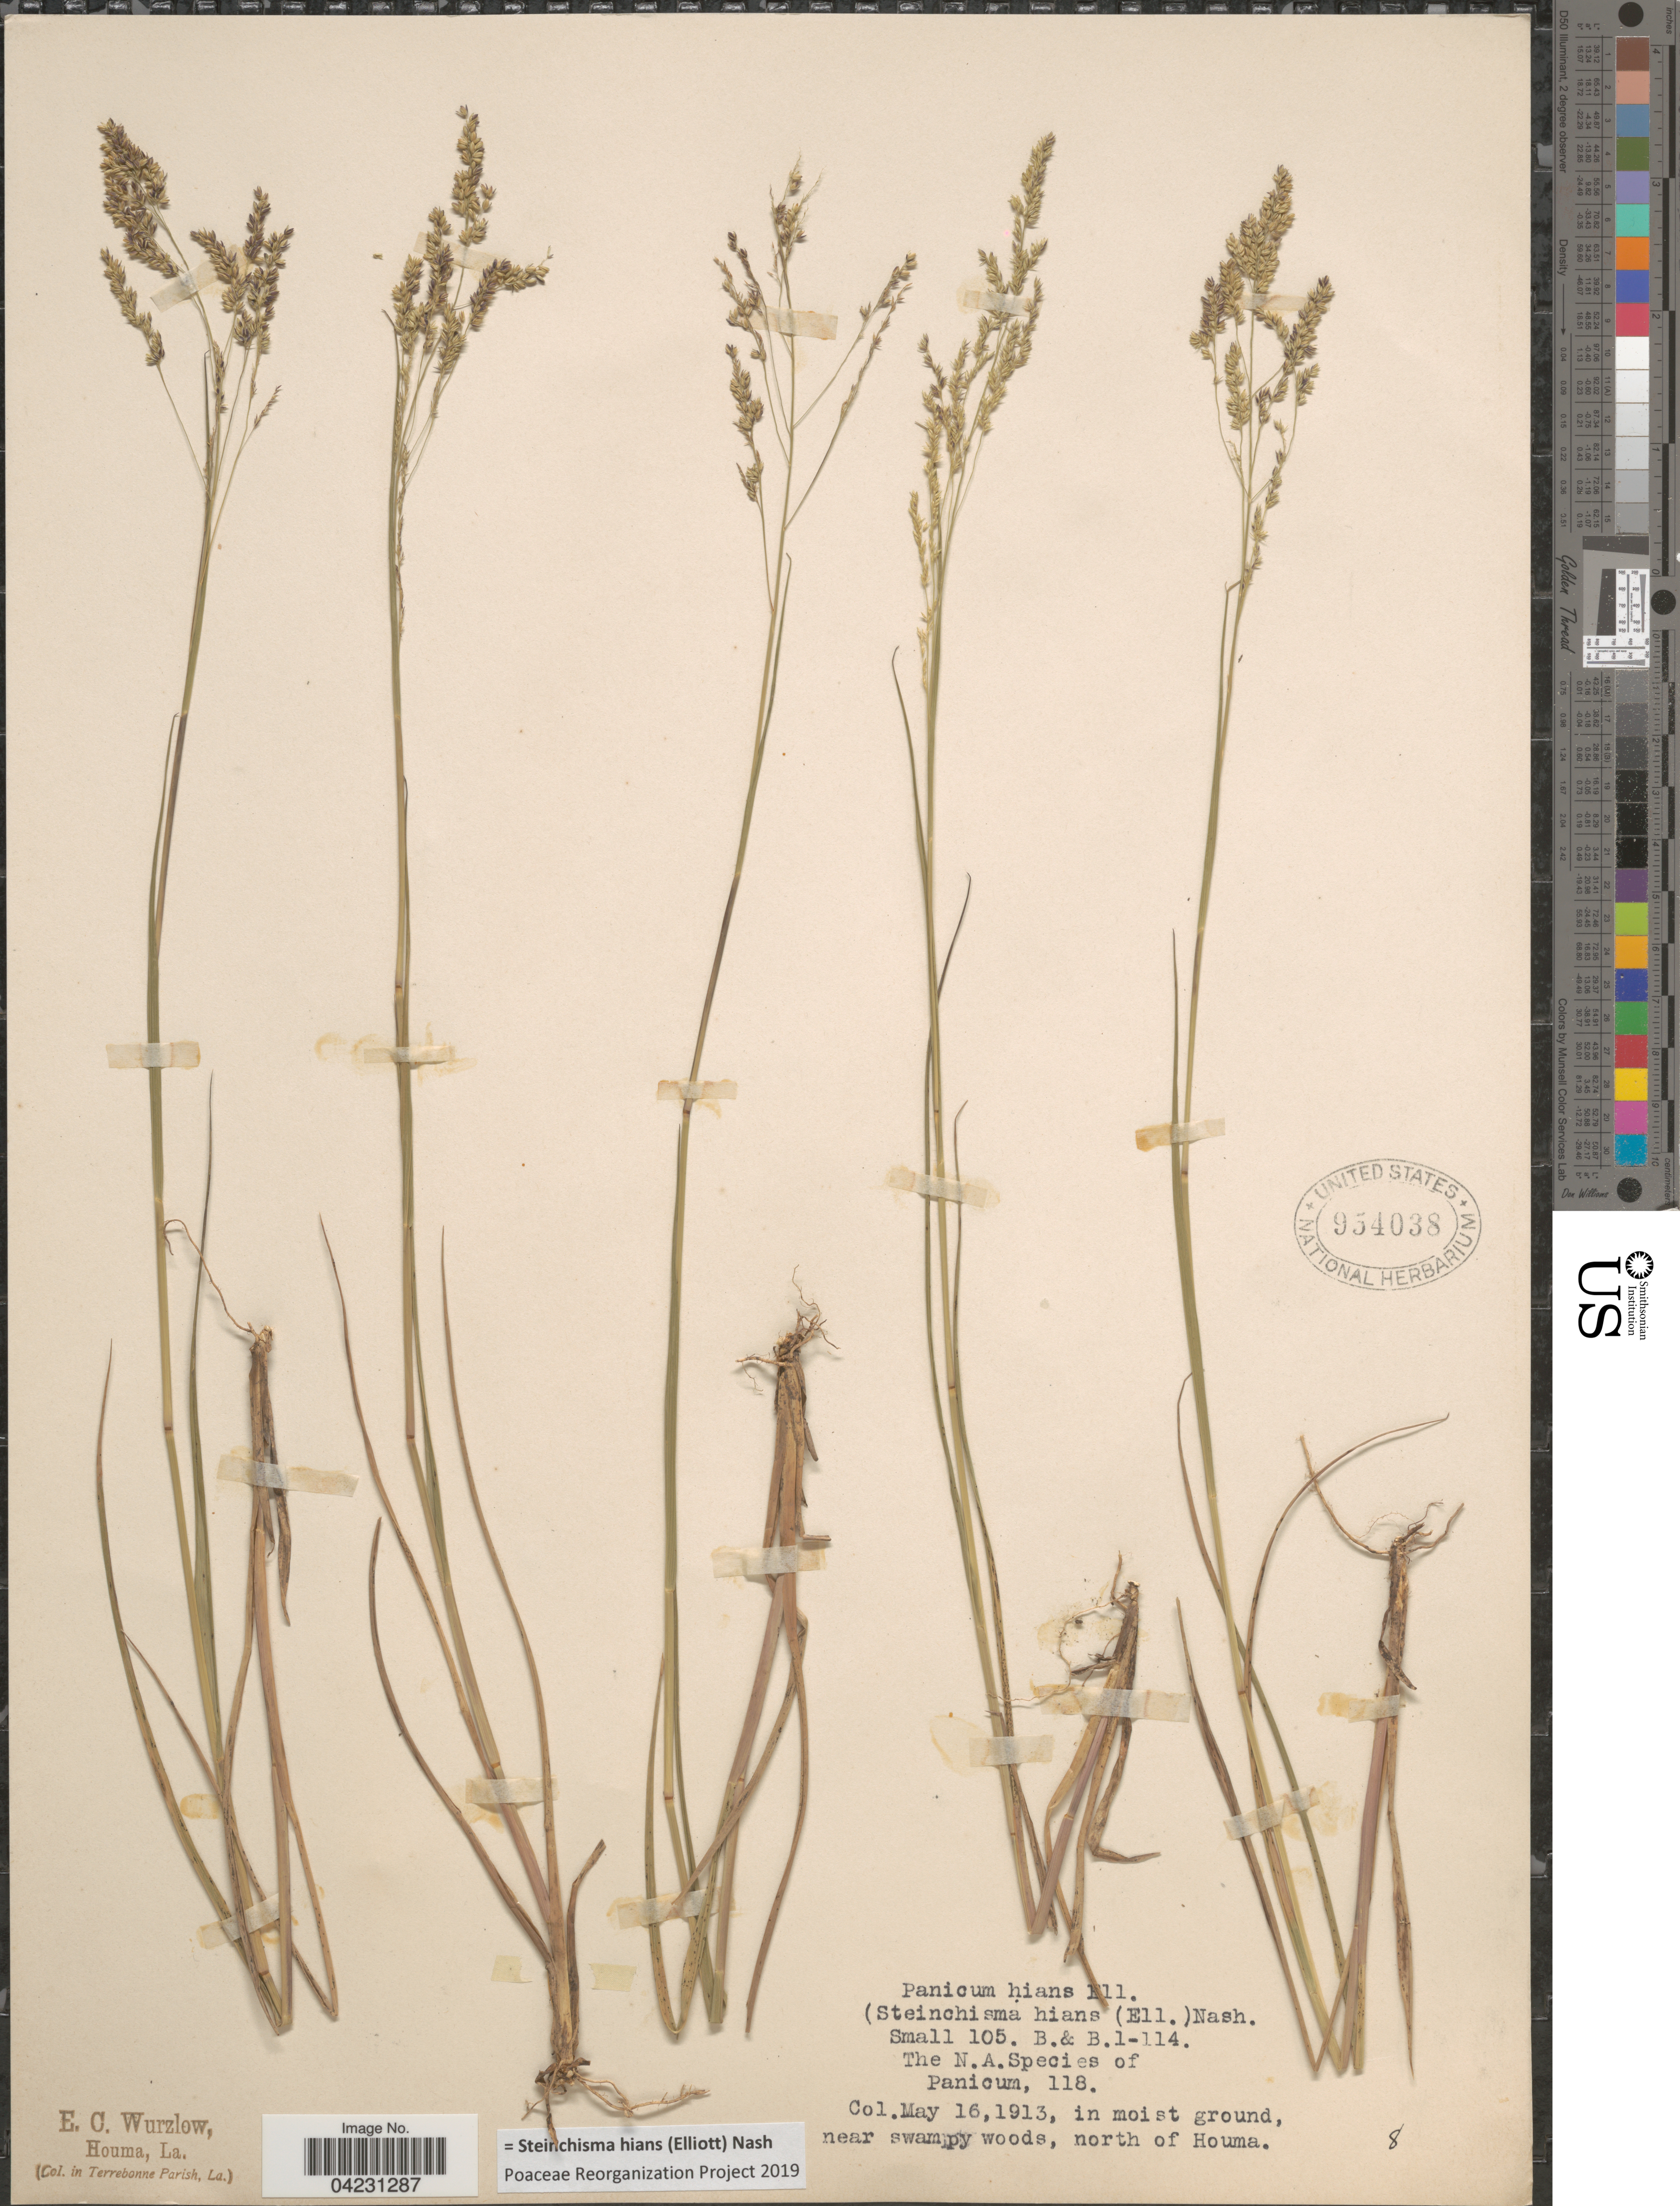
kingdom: Plantae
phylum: Tracheophyta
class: Liliopsida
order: Poales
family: Poaceae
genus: Steinchisma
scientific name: Steinchisma hians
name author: (Elliott) Nash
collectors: E. Wurzlow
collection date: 1913-05-16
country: United States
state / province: Louisiana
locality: Houma. In Terrebonne Parish. In moist ground, near swampy woods, north of Houma.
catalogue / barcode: US 954038